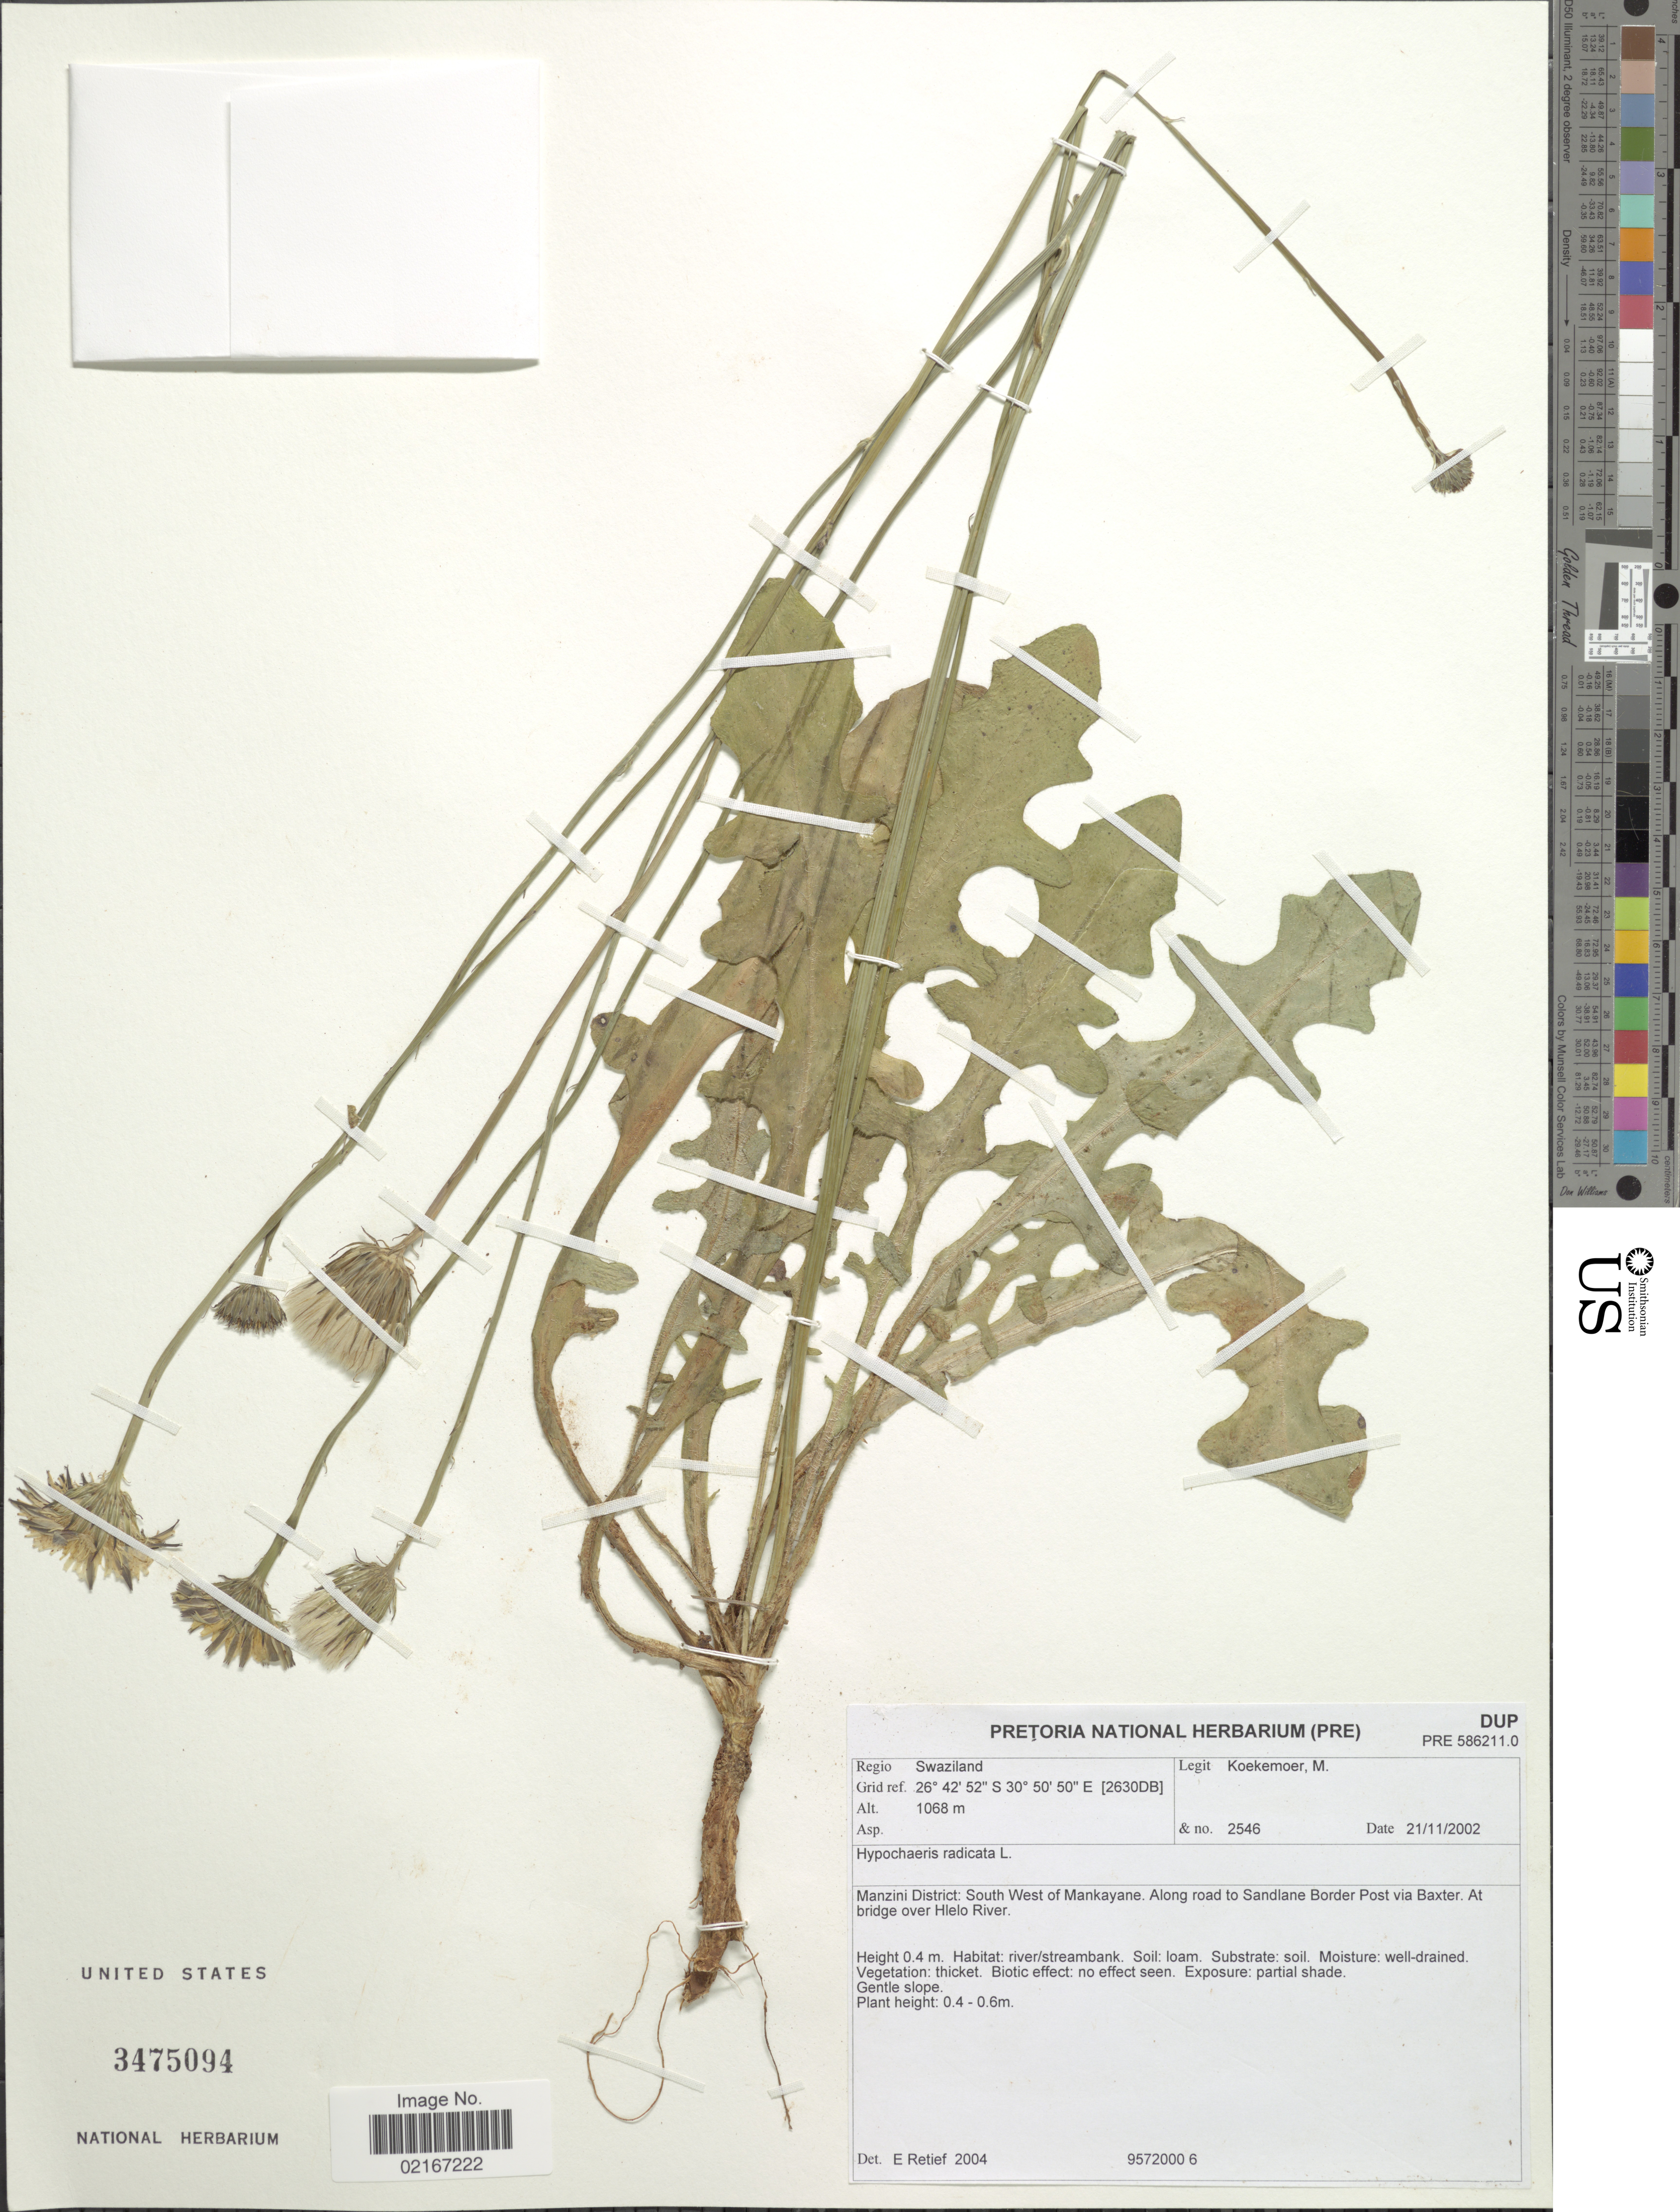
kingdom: Plantae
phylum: Tracheophyta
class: Magnoliopsida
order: Asterales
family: Asteraceae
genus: Hypochaeris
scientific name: Hypochaeris radicata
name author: L.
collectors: M. Koekemoer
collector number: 2546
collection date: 2002-11-21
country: Eswatini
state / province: Manzini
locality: South West of Mankayane, along road to Sandlane Border Post via Baxter, at bridge over Hlelo River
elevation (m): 1068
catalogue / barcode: US 3475094